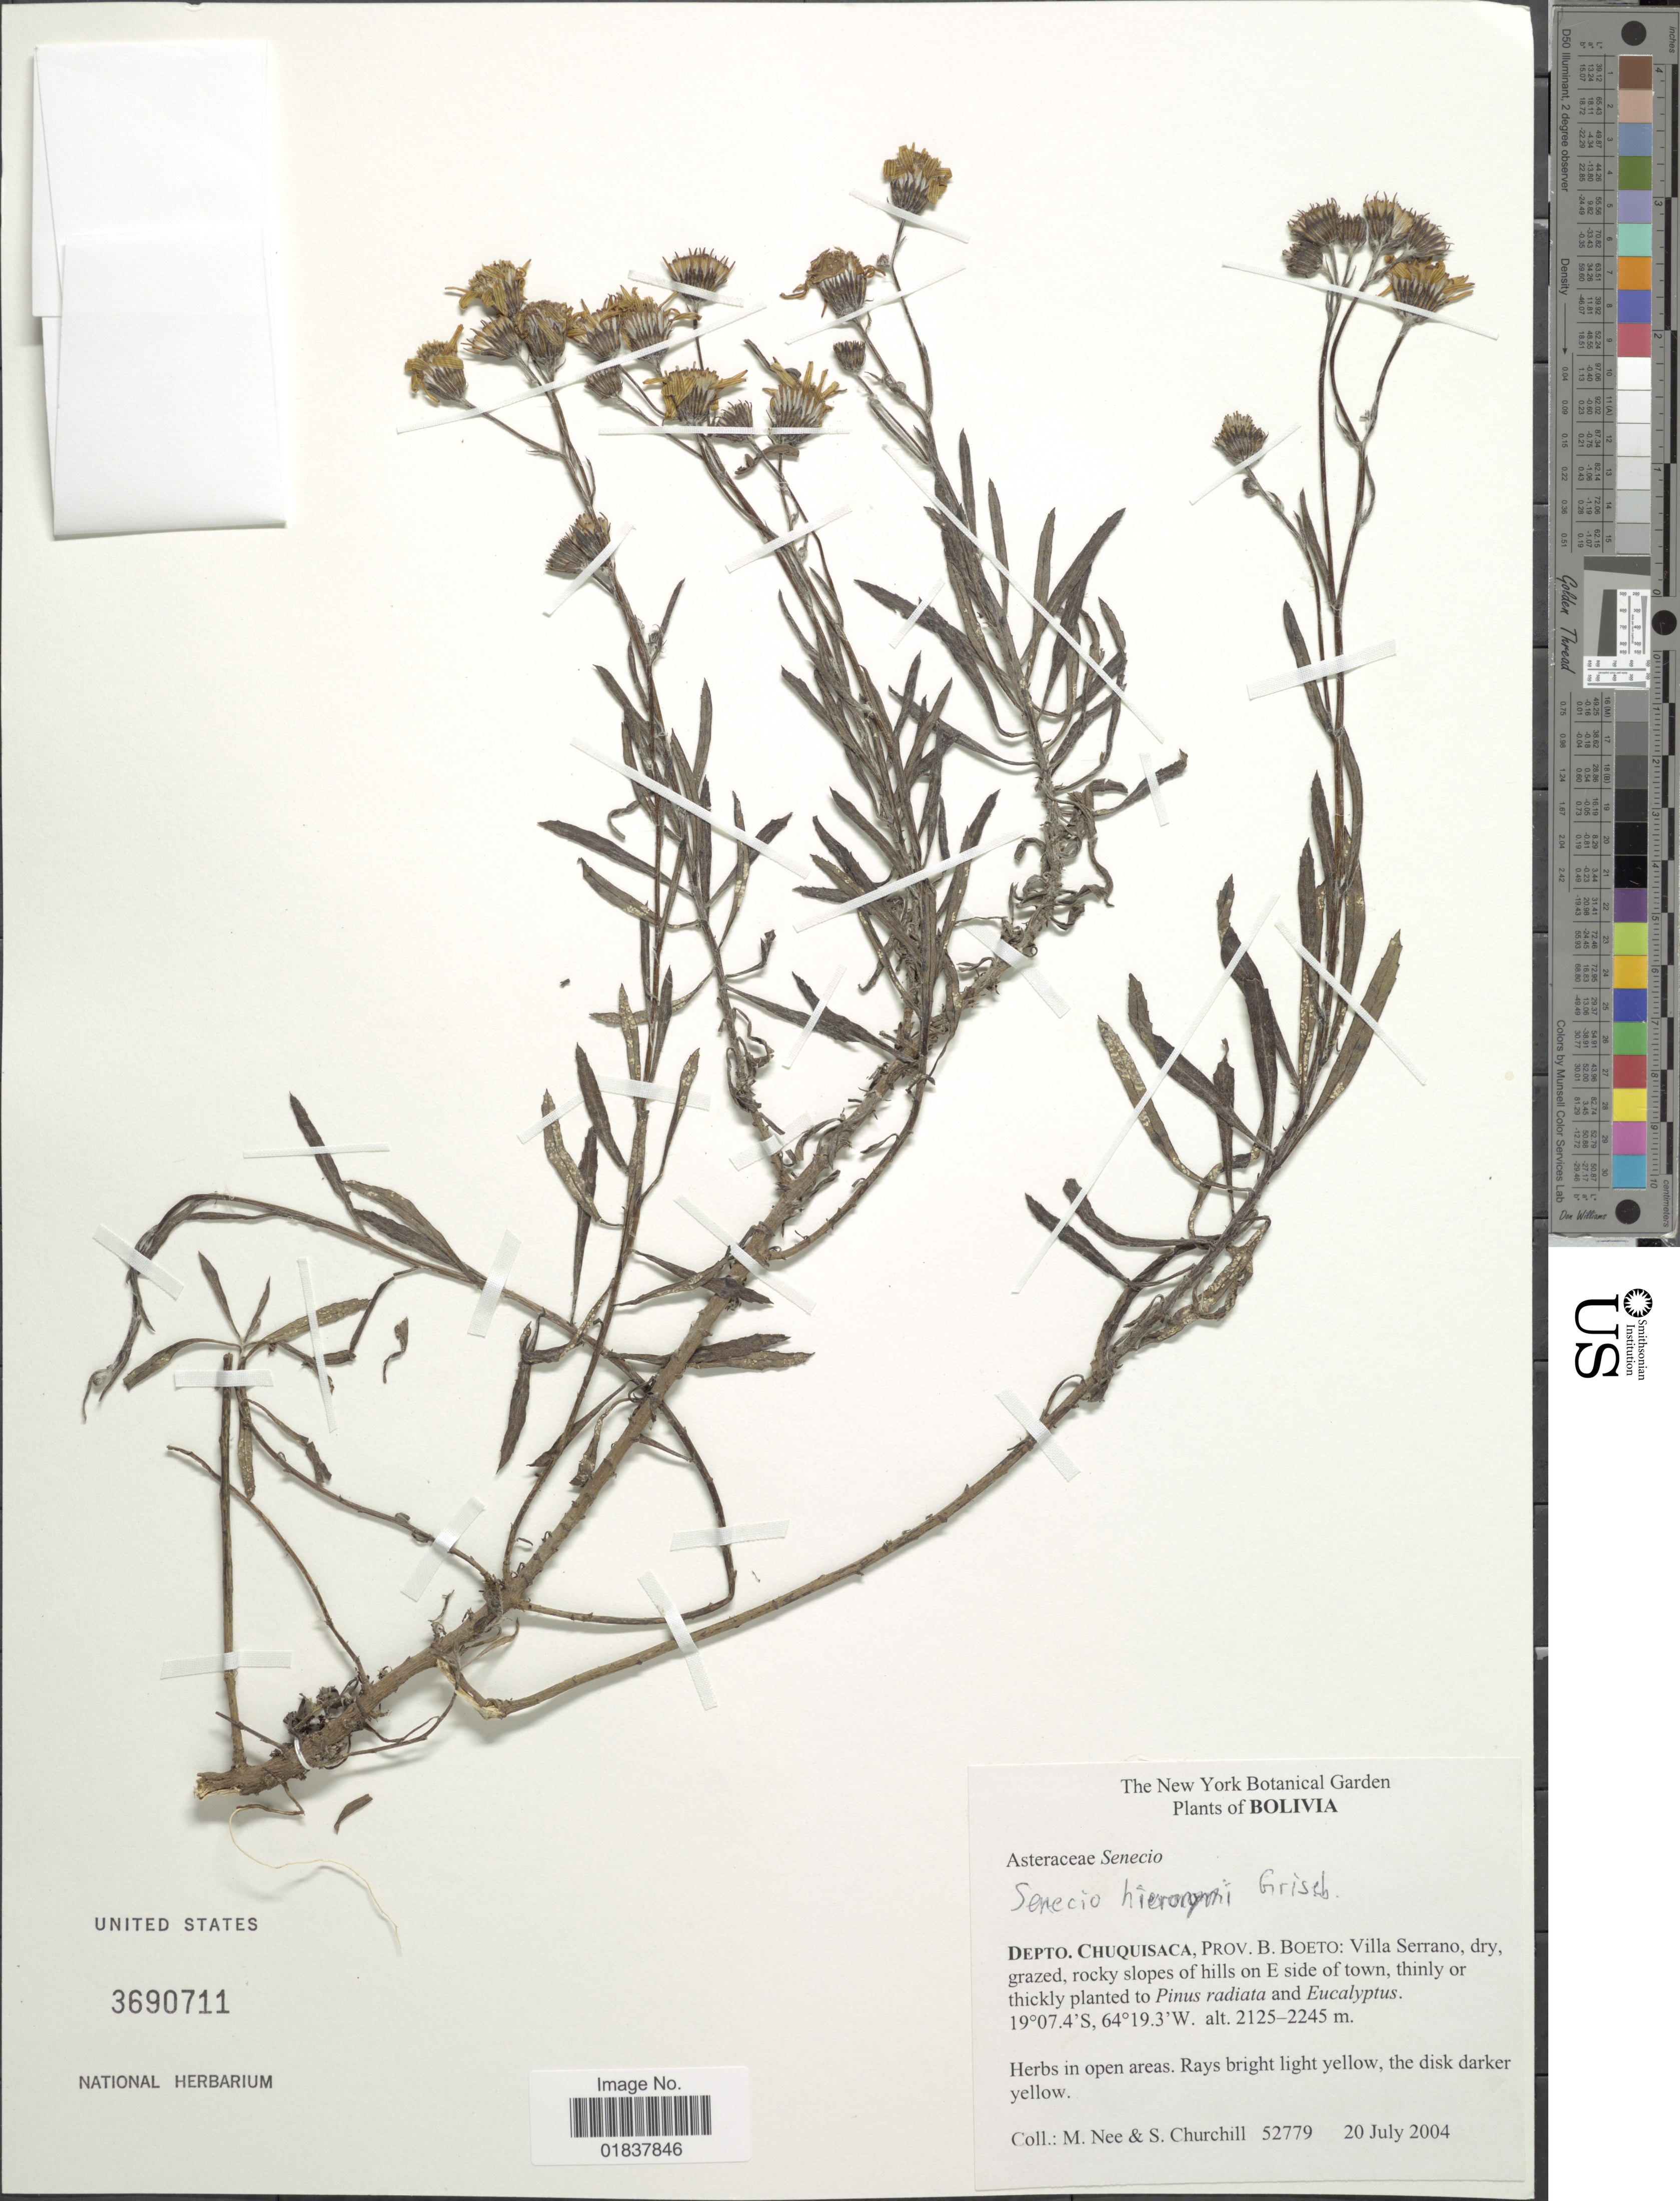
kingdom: Plantae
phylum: Tracheophyta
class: Magnoliopsida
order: Asterales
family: Asteraceae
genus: Senecio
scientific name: Senecio hieronymi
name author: Griseb.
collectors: M. Nee & S. Churchill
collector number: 52779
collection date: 2004-07-20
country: Bolivia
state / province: Chuquisaca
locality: Prov. B. Boeto, Villa Serrano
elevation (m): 2125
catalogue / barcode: US 3690711